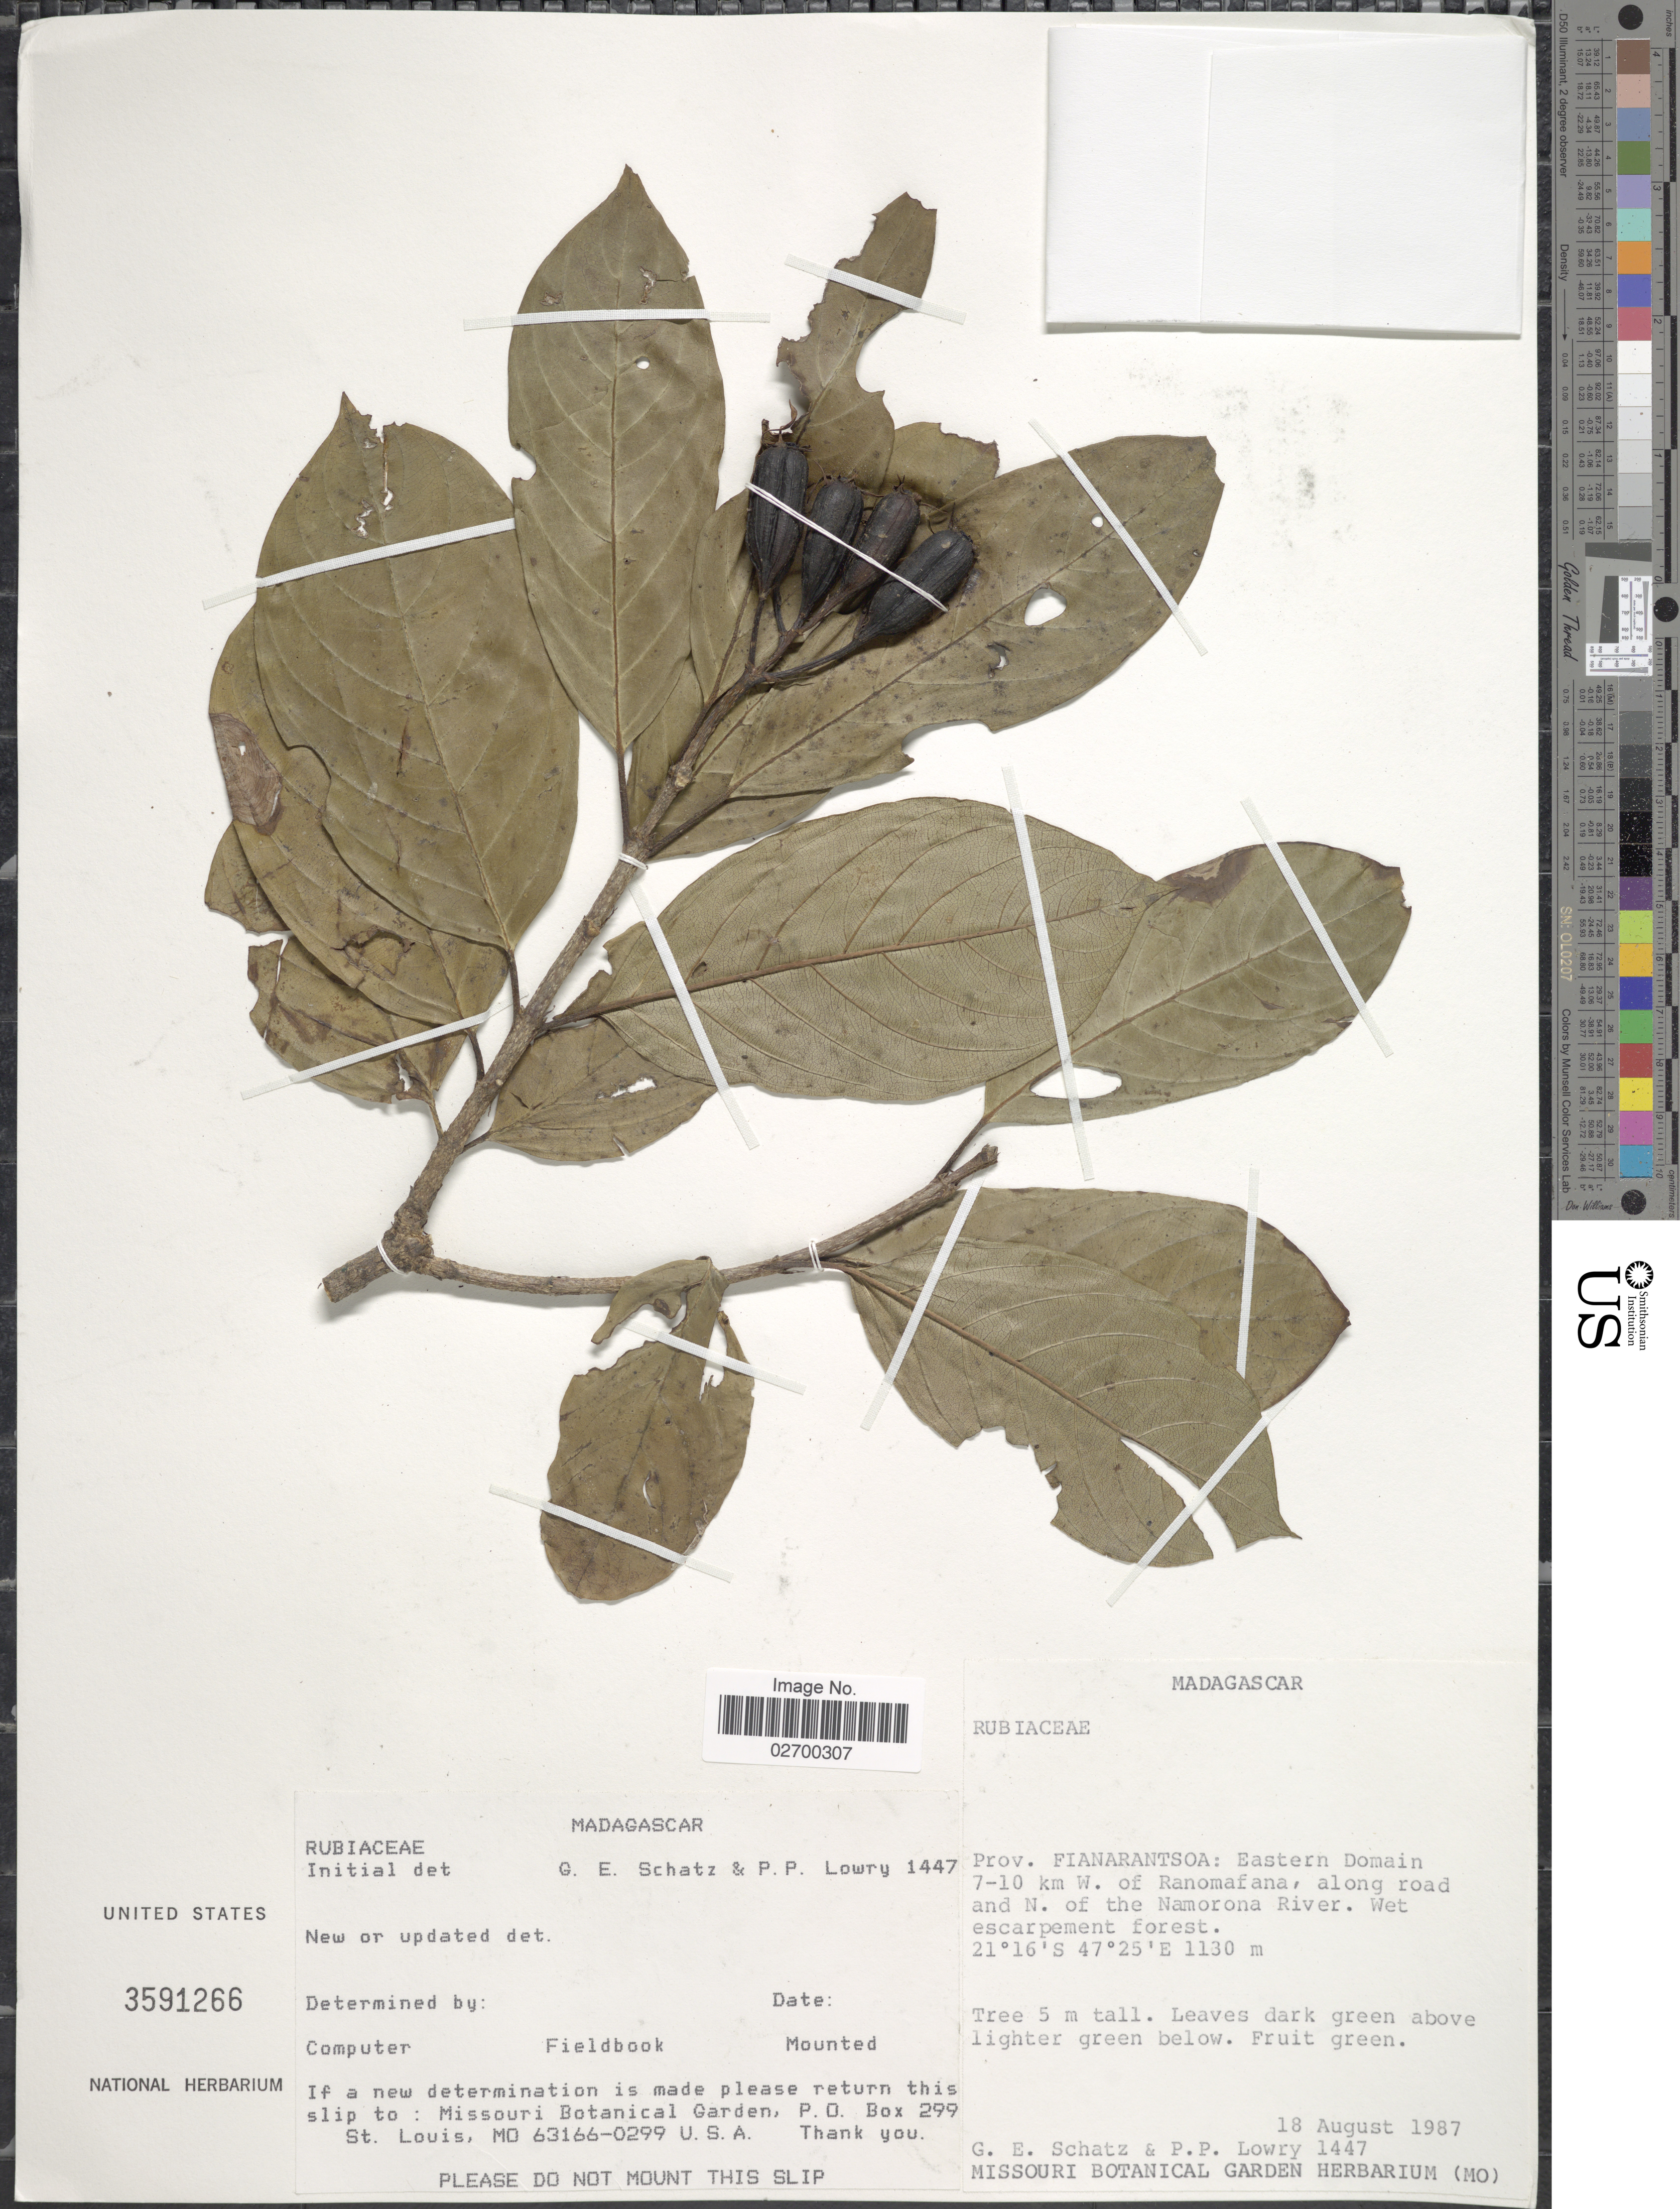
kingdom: Plantae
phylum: Tracheophyta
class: Magnoliopsida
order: Gentianales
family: Rubiaceae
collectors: G. Schatz & P. Lowry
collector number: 1447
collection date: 1987-08-18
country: Madagascar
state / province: Vatovavy Fitovinany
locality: Eastern Domain 7-10 km W. of Ranomafana, along road and N. of the Namorona River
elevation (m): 1130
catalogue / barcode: US 3591266